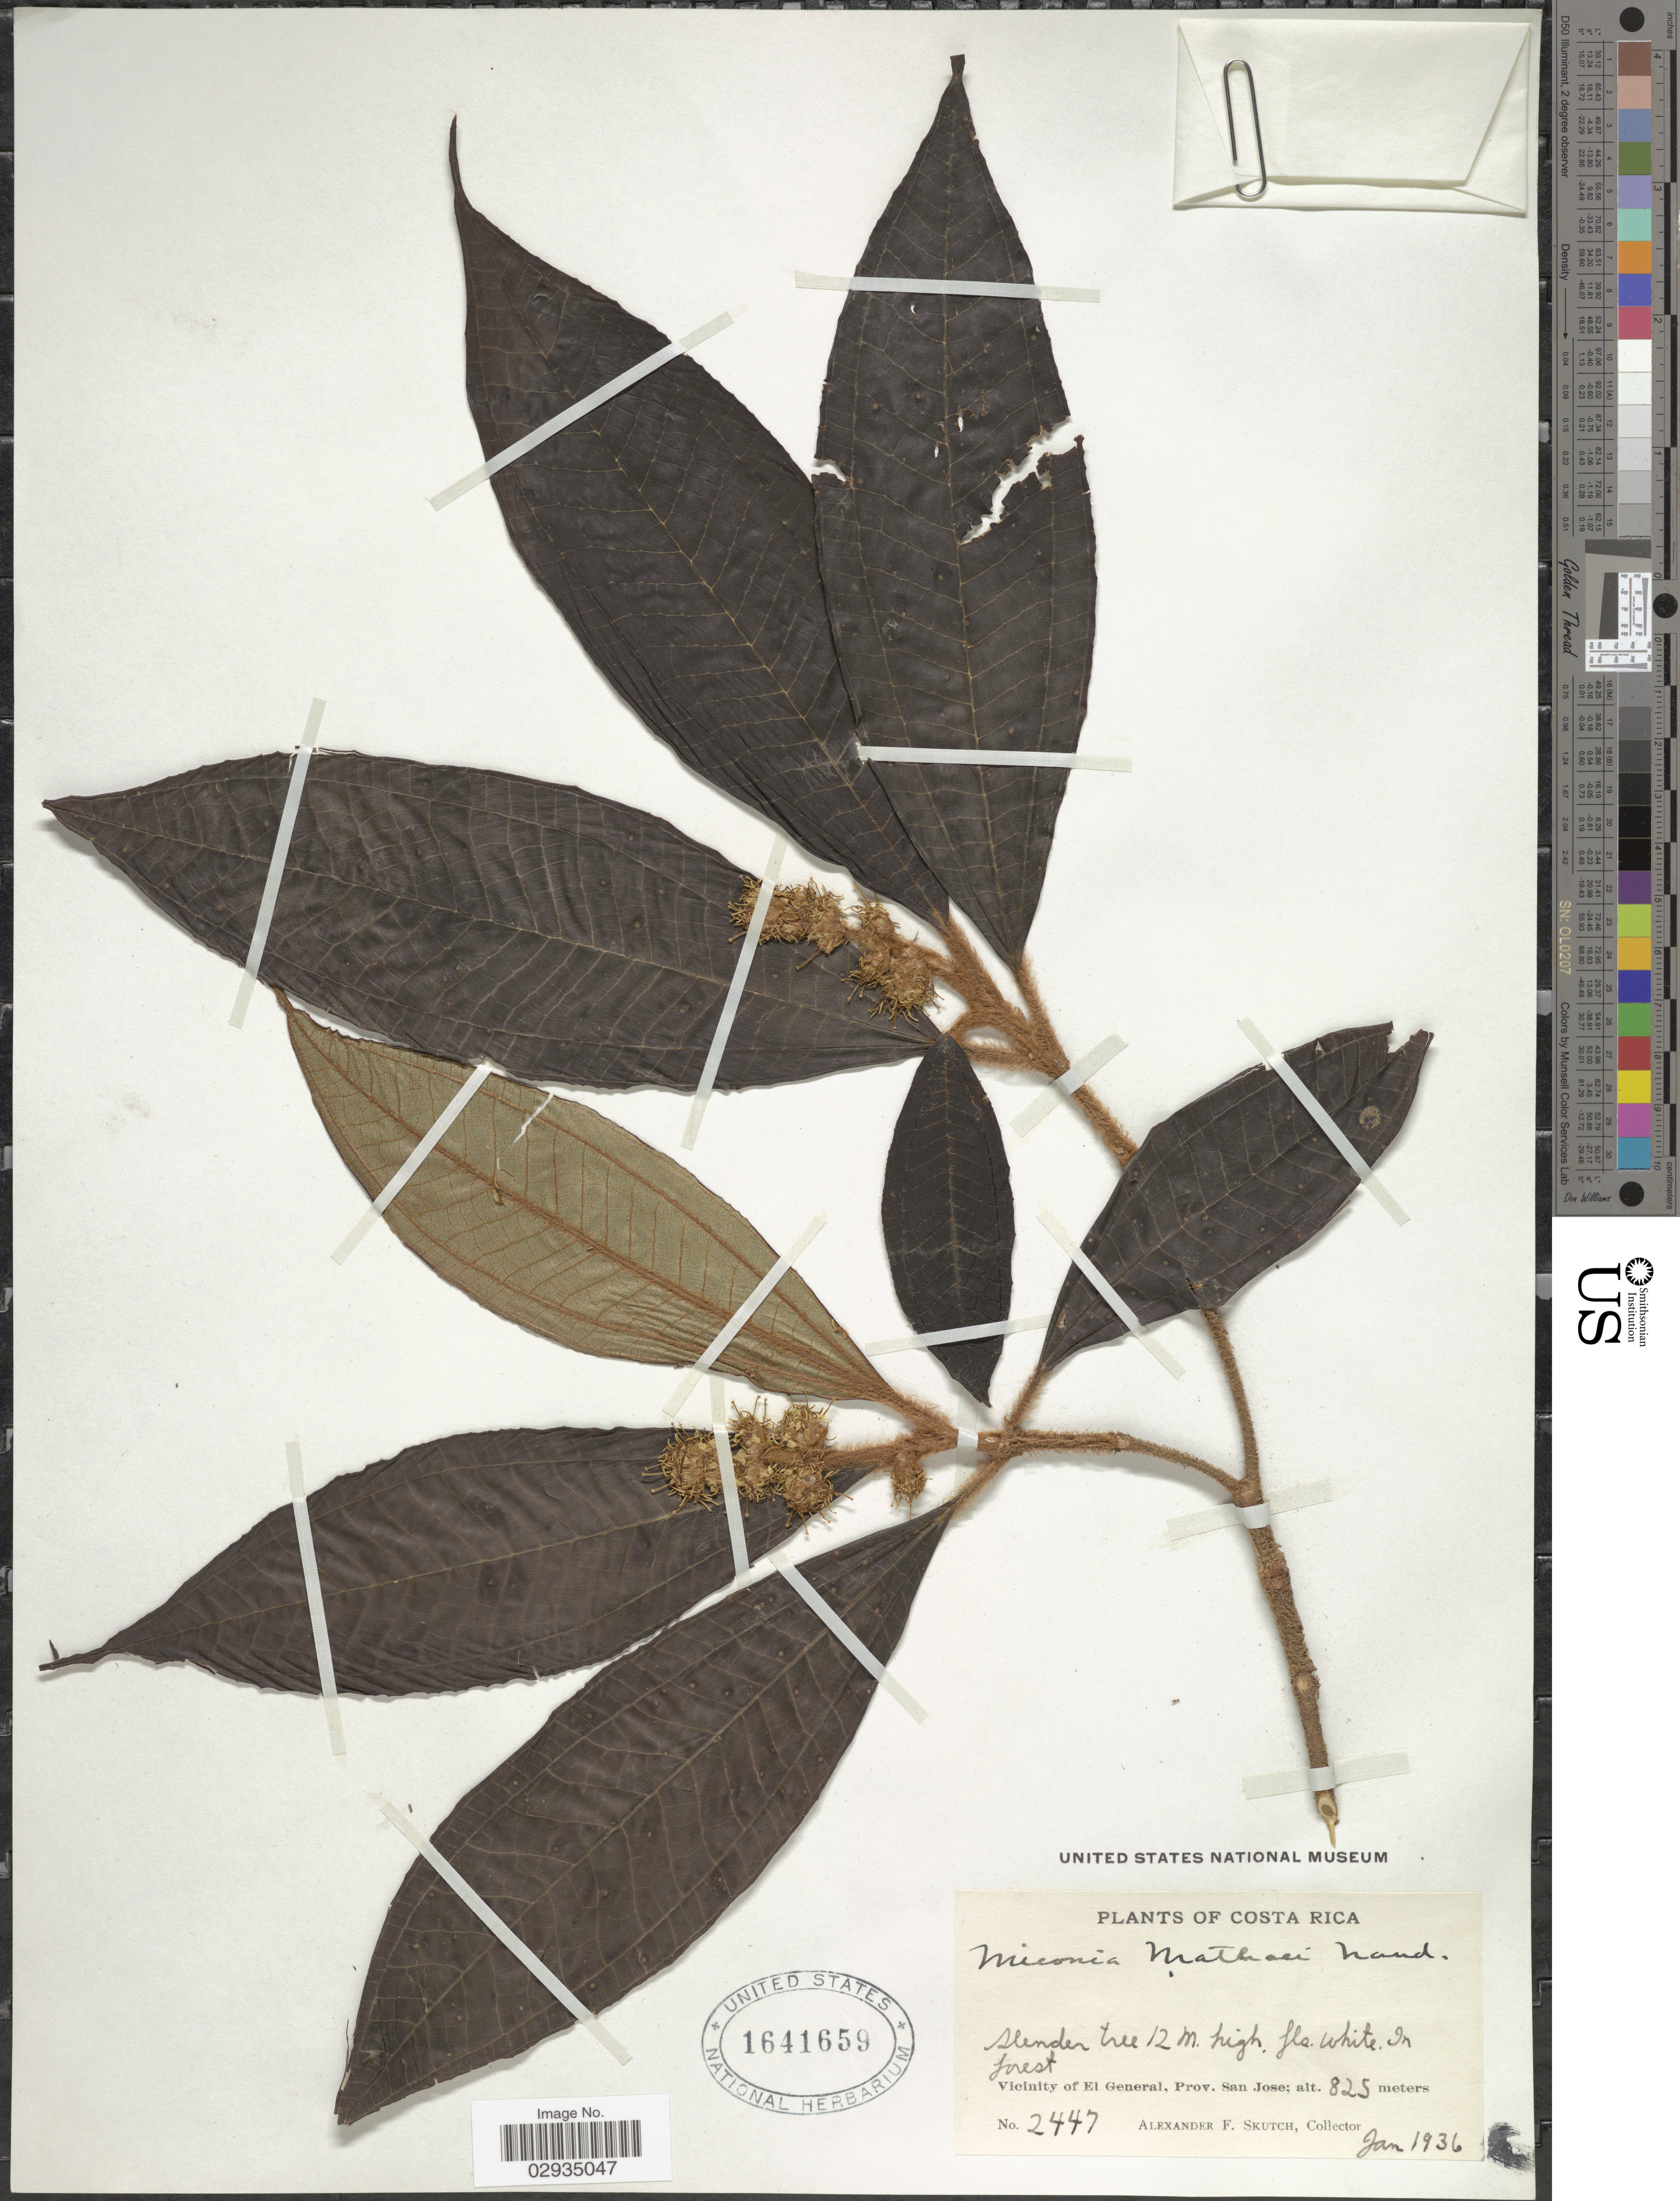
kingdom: Plantae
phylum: Tracheophyta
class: Magnoliopsida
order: Myrtales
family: Melastomataceae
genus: Miconia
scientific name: Miconia matthaei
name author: Naudin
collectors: A. F. Skutch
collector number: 2447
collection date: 1936-01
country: Costa Rica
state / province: San José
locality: Vicinity of El General.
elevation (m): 825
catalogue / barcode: US 1641659